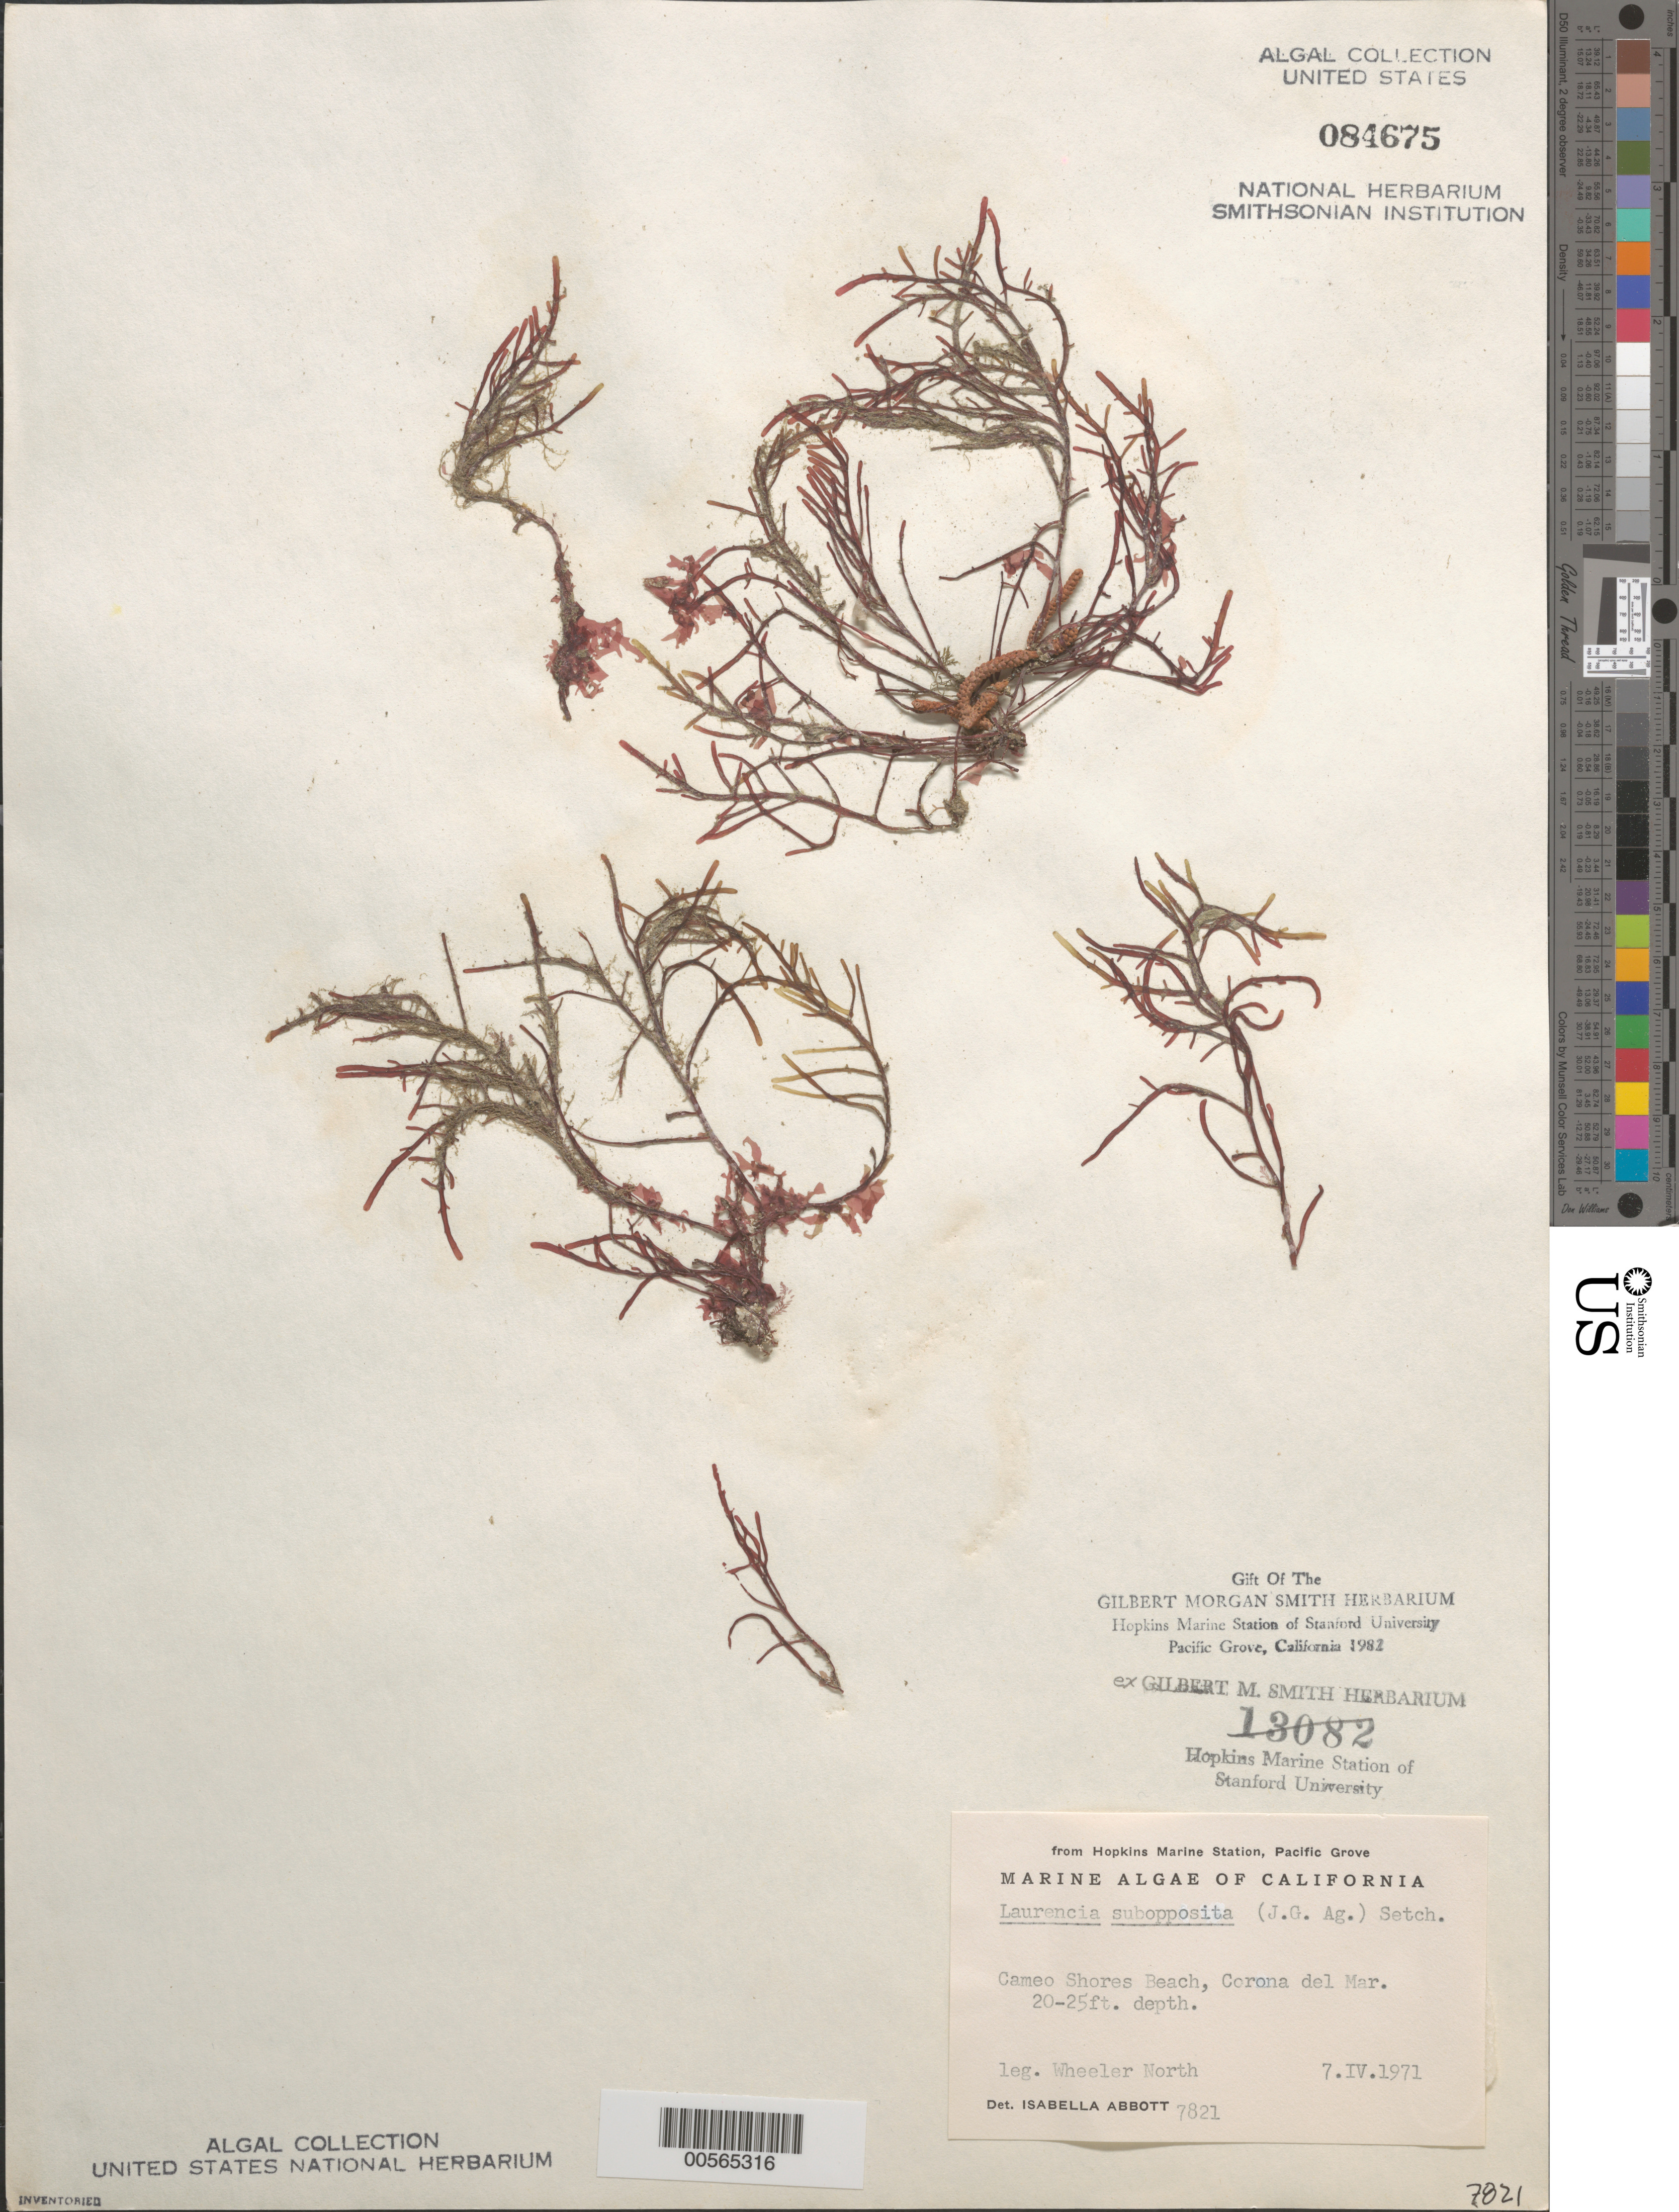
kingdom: Plantae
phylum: Rhodophyta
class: Florideophyceae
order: Ceramiales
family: Rhodomelaceae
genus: Laurencia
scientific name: Laurencia subopposita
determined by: Abbott, Isabella A.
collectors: W. North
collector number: IAA 7821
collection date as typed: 07 Apr 1971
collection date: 1971-04-07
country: United States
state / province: California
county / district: Orange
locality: Cameo Shores Beach, Corona del Mar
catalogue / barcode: US 84675